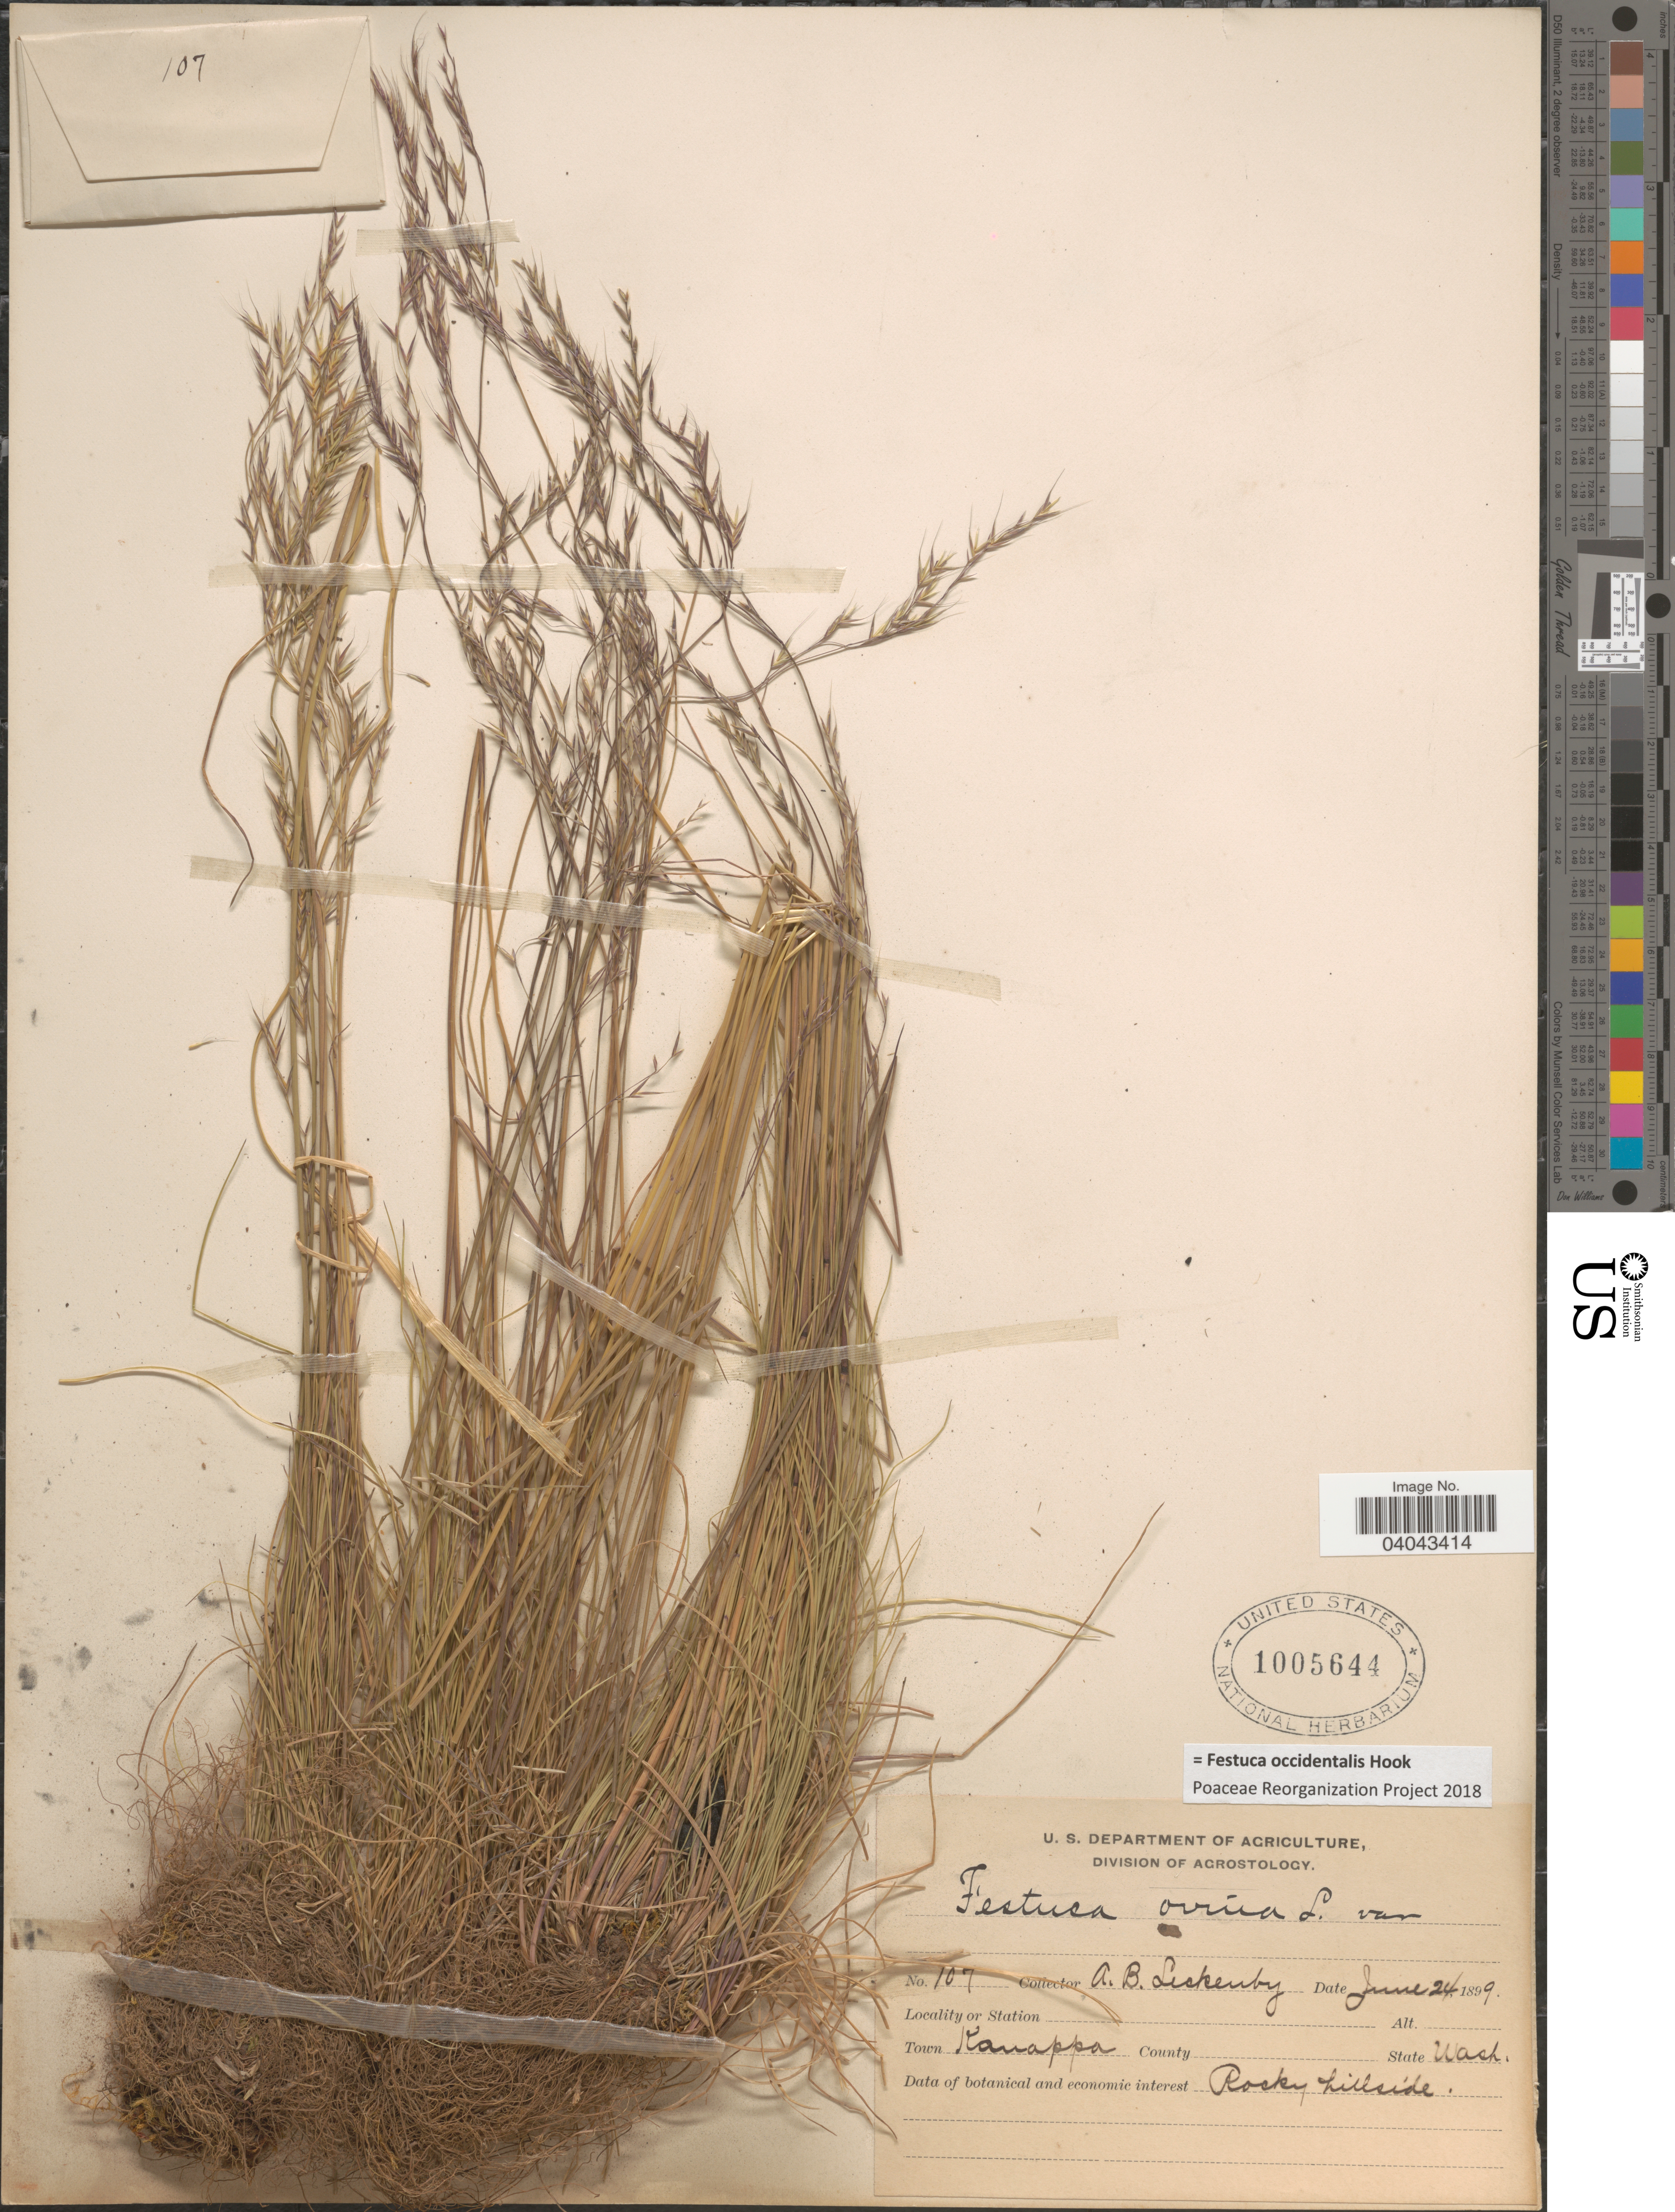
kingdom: Plantae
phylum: Tracheophyta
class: Liliopsida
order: Poales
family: Poaceae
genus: Festuca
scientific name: Festuca occidentalis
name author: Hook.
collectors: A. Leckenby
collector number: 107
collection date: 1899-06-24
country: United States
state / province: Washington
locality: Town Kanappa.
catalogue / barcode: US 1005644